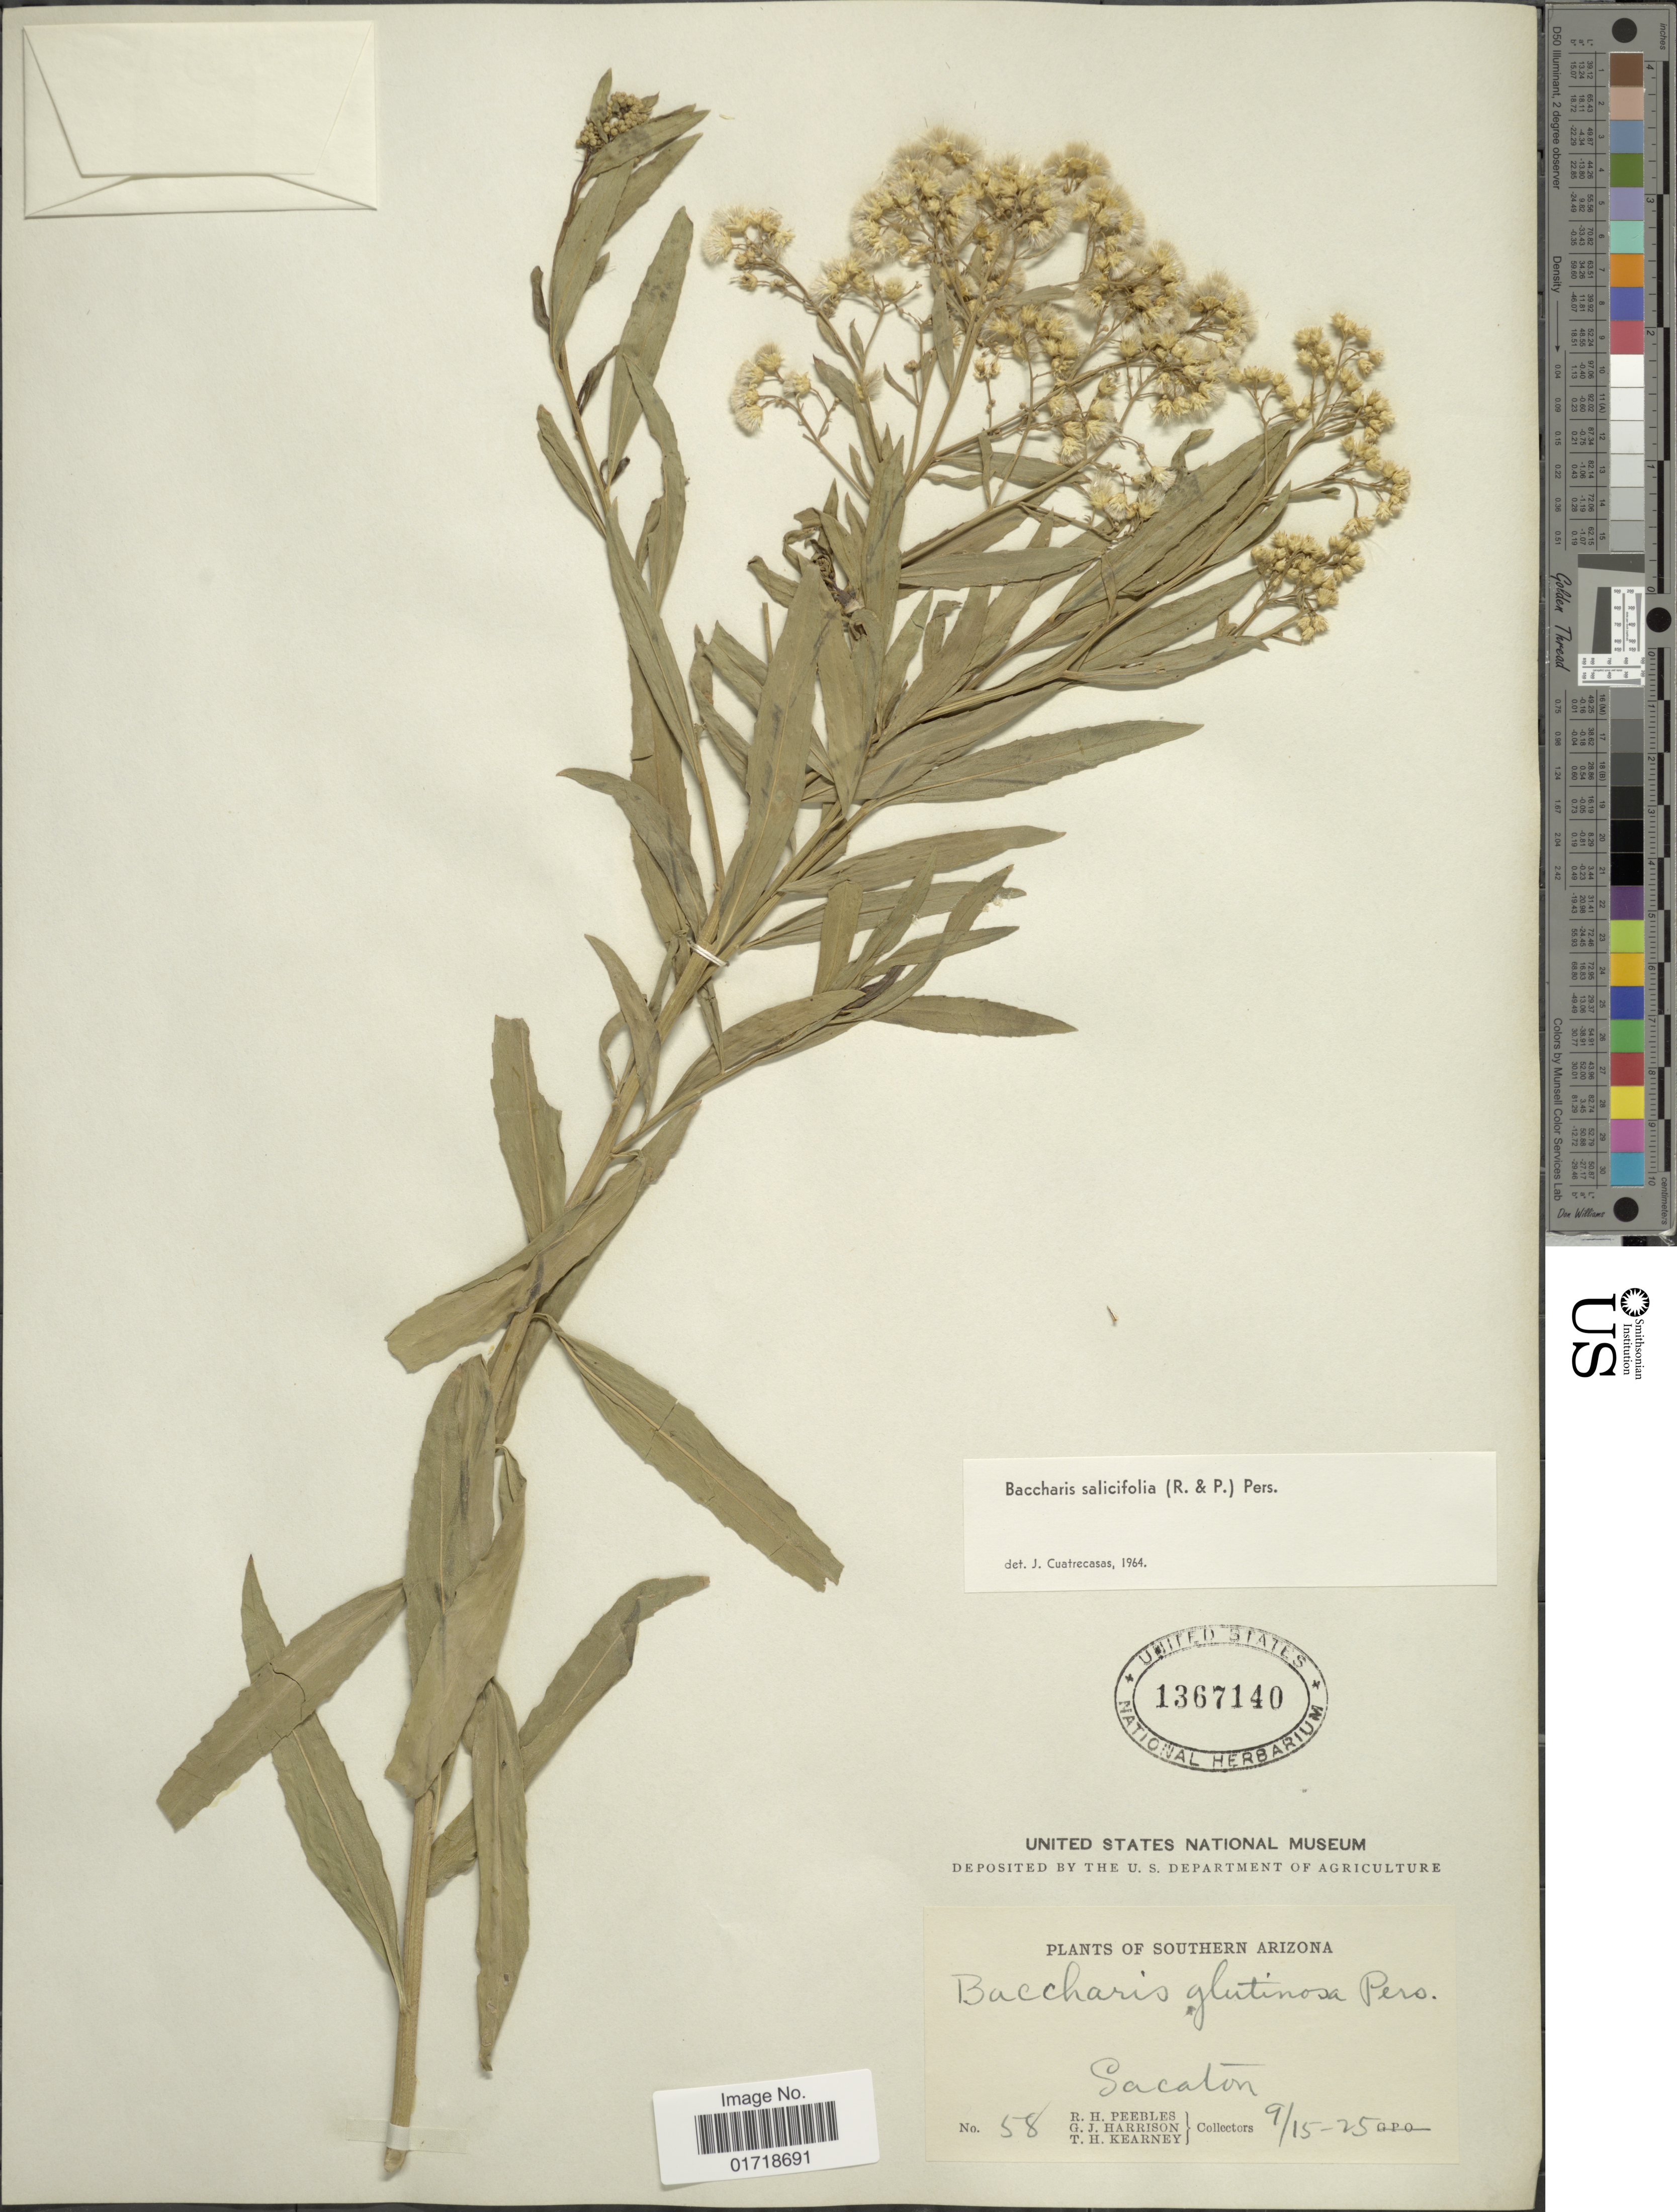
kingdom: Plantae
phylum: Tracheophyta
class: Magnoliopsida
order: Asterales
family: Asteraceae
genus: Baccharis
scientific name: Baccharis glutinosa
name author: Pers.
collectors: R. H. Peebles, G. J. Harrison & T. H. Kearney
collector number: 58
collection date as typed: Transcribed d/m/y: 15/9/25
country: United States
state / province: Arizona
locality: Southern Arizona, Sacaton.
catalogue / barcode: US 1367140